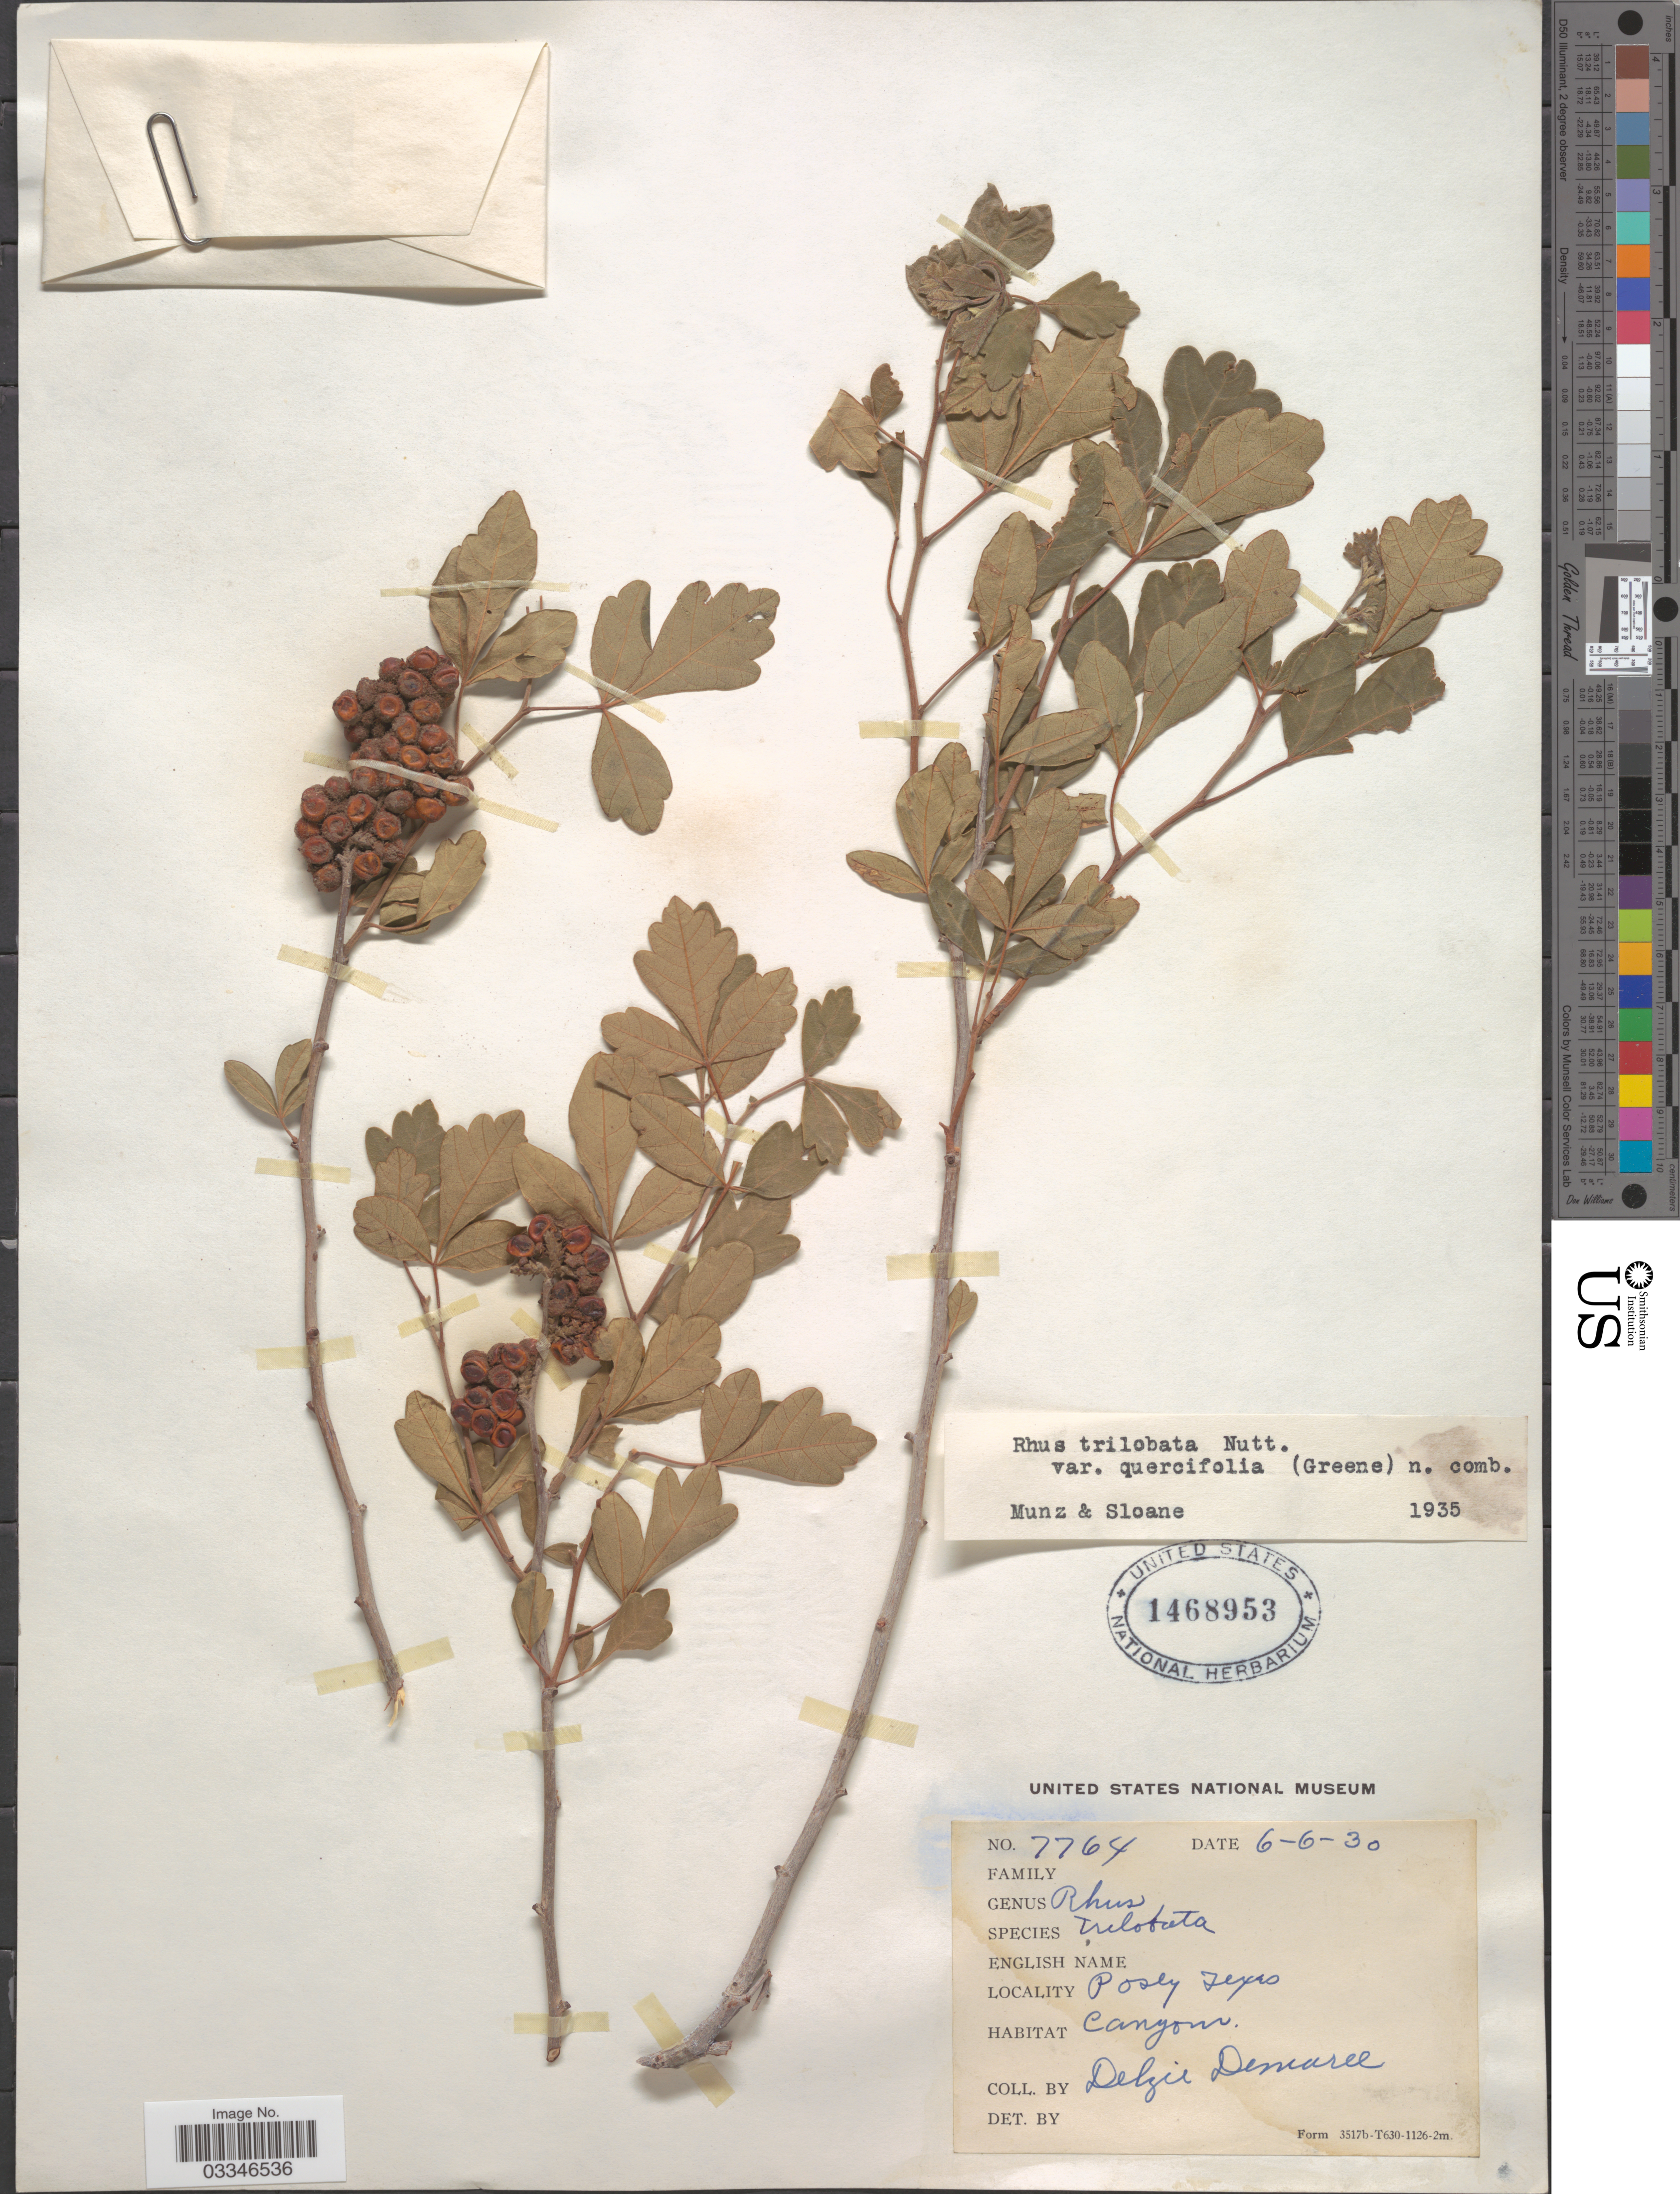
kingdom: Plantae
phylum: Tracheophyta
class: Magnoliopsida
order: Sapindales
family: Anacardiaceae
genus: Rhus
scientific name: Rhus trilobata var. quercifolia (Greene) Munz & Sloane ined.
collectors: D. Demaree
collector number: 7764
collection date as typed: Transcribed d/m/y: 6/6/30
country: United States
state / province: Texas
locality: Posey.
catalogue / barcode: US 1468953